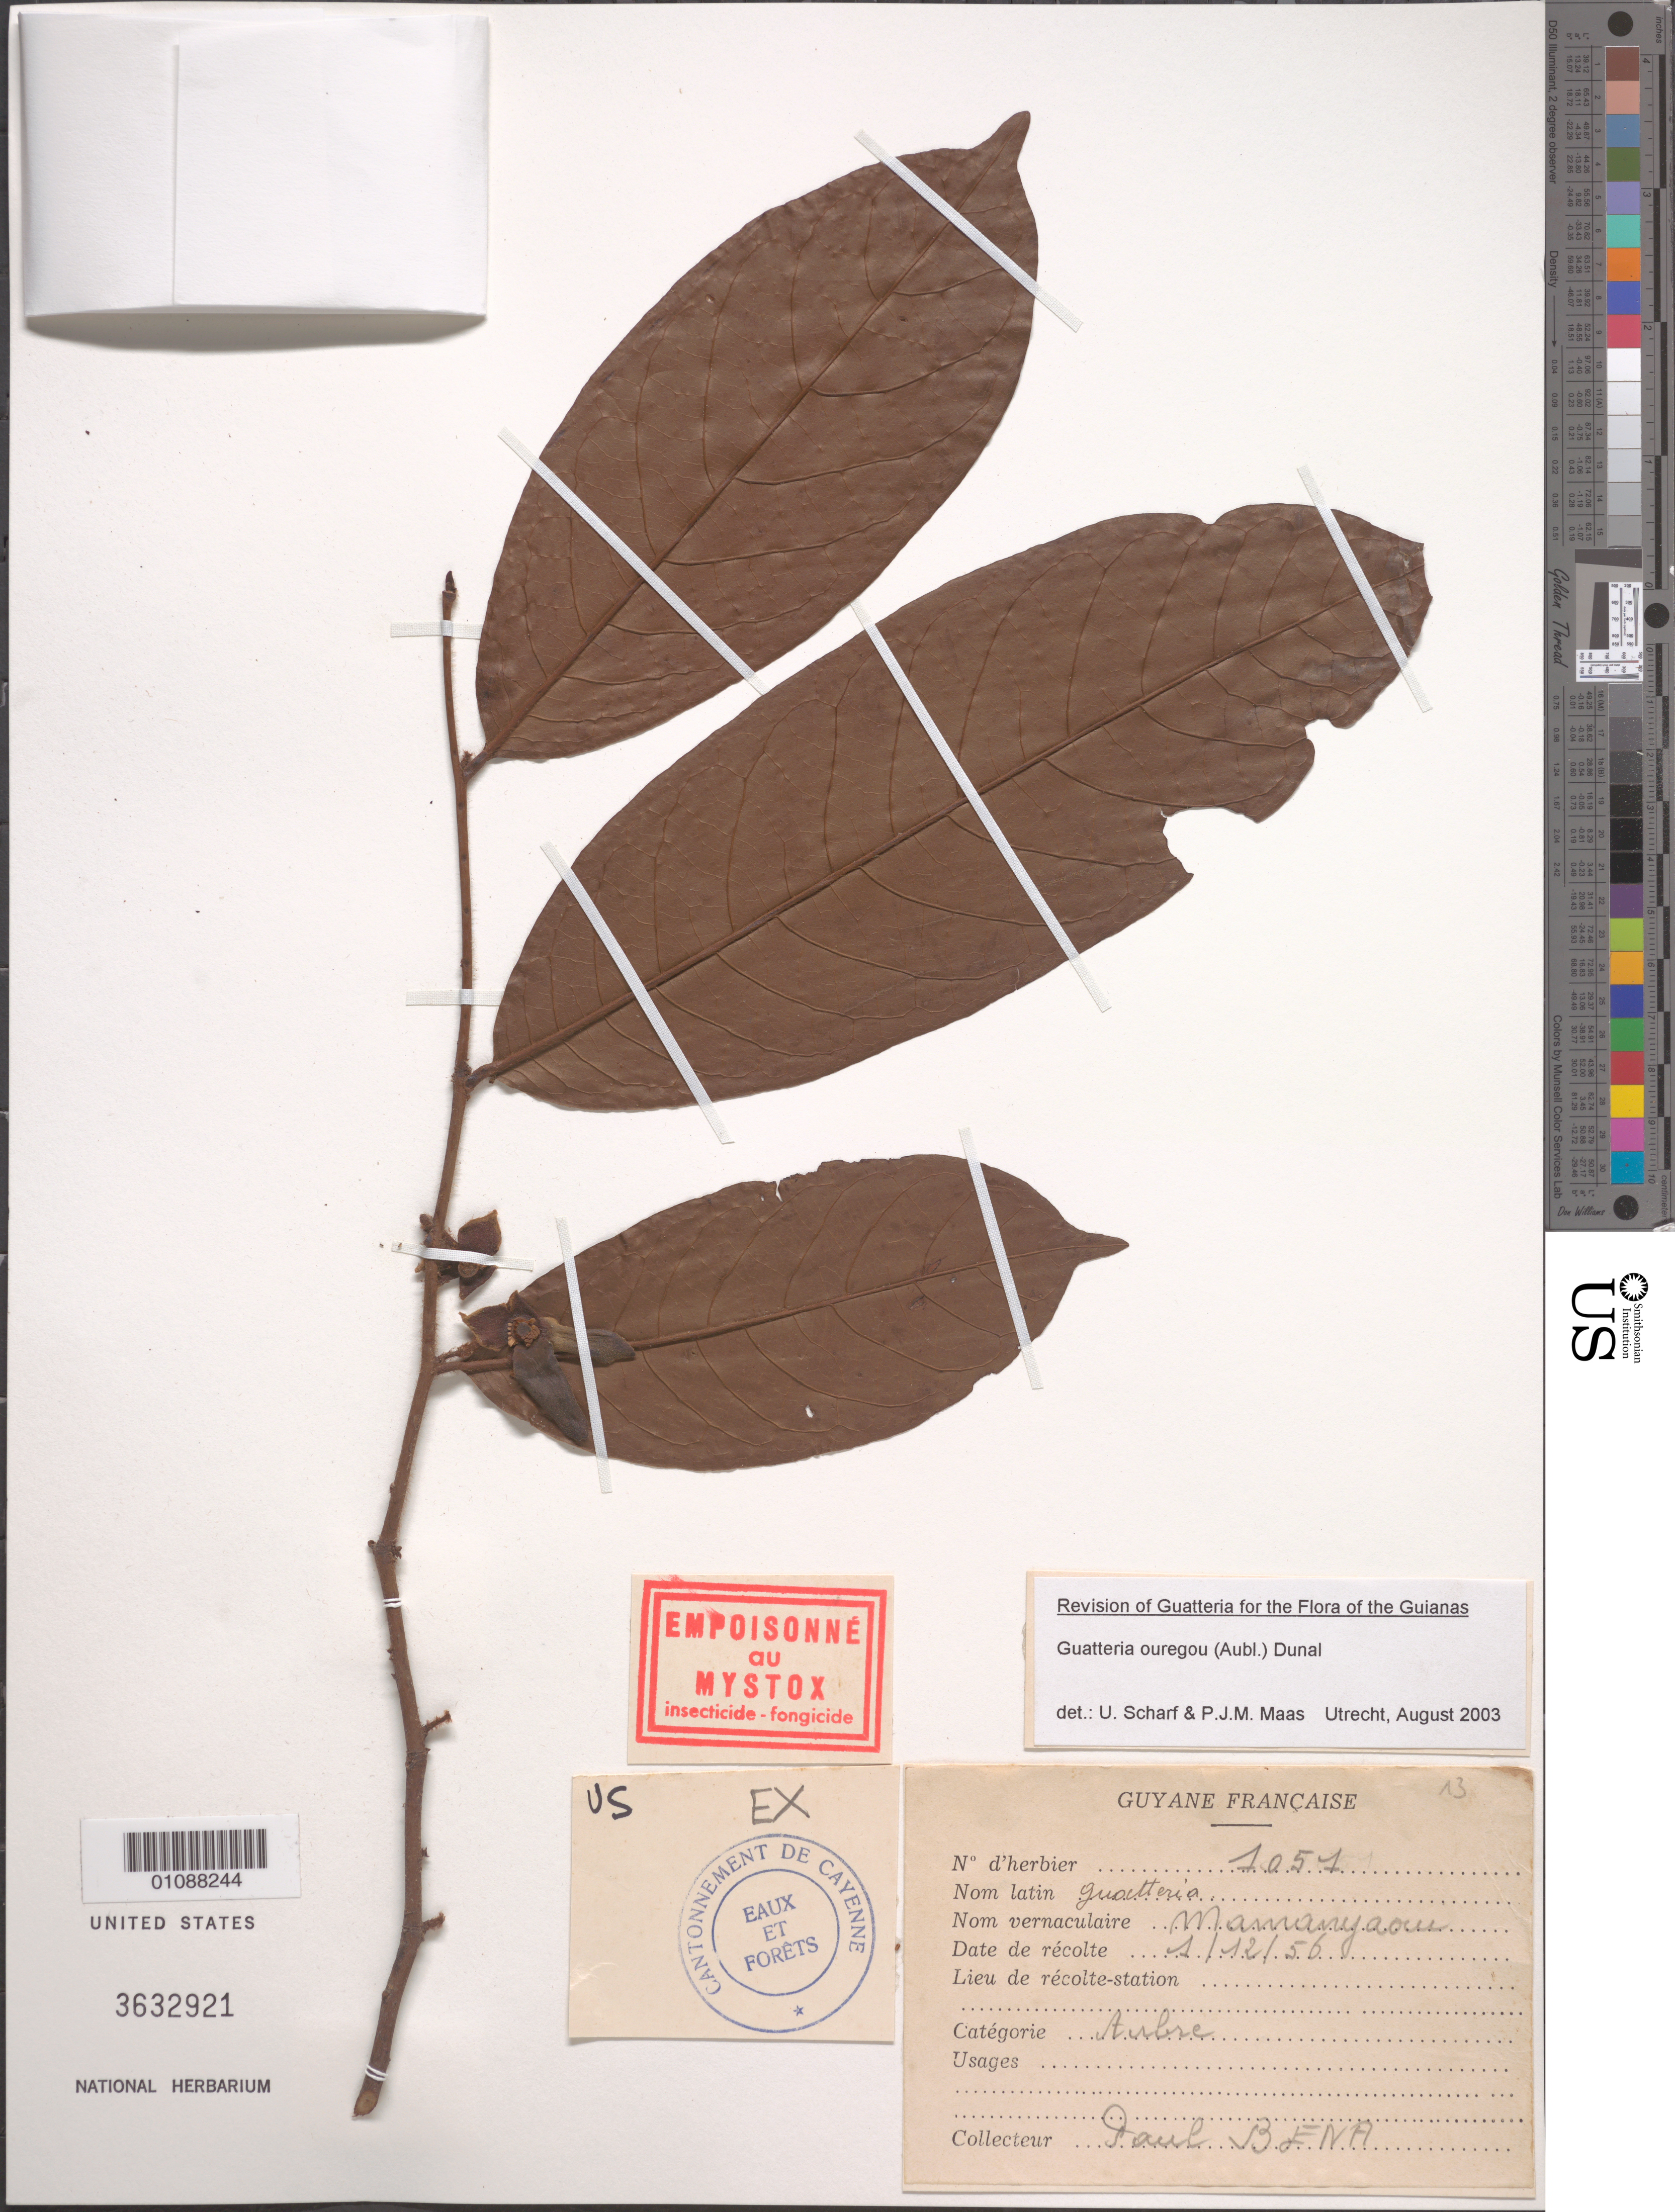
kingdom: Plantae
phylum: Tracheophyta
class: Magnoliopsida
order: Magnoliales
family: Annonaceae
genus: Guatteria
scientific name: Guatteria ouregou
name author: (Aubl.) Dunal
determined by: Scharf, U.; Maas, P. J.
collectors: P. Bena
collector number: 1051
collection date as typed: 1-Dec-56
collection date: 1956-12-01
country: French Guiana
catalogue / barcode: US 1088244